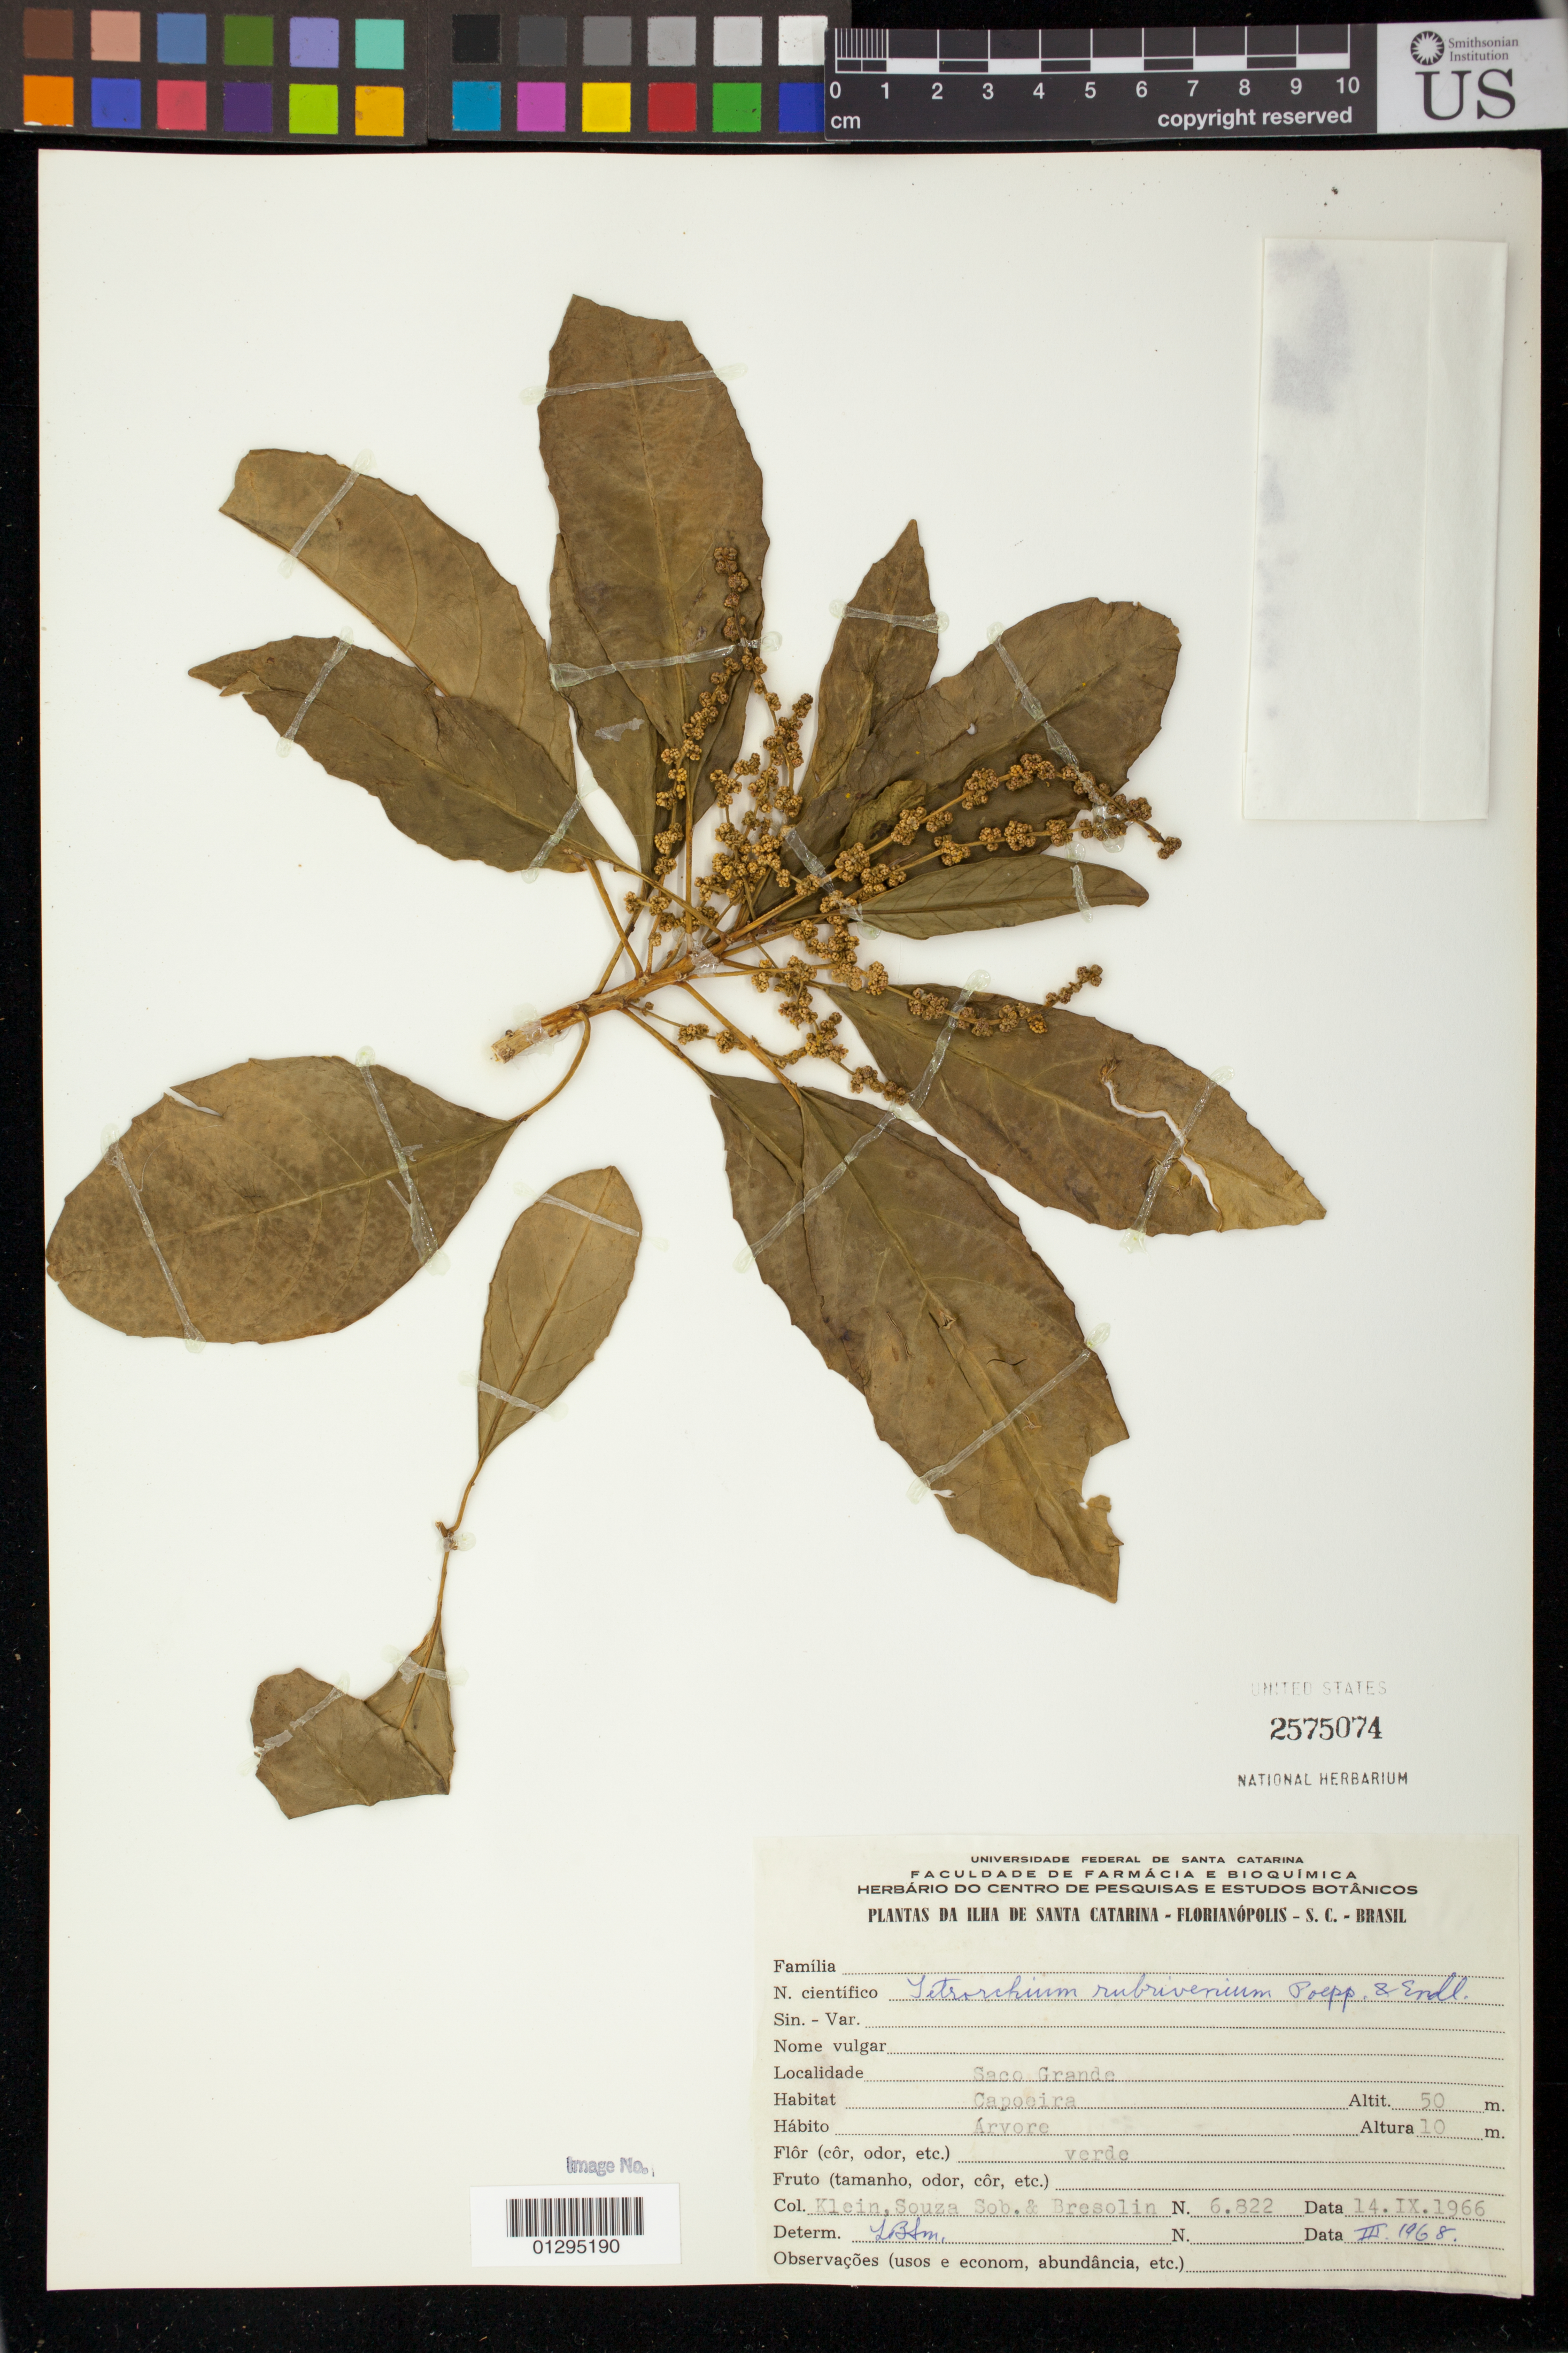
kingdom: Plantae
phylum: Tracheophyta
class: Magnoliopsida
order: Malpighiales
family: Euphorbiaceae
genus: Tetrorchidium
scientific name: Tetrorchidium rubrivenium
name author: Poepp.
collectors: R. M. Klein, S. Souza & -- Bresolin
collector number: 6822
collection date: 1966-09-14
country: Brazil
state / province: Santa Catarina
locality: Saco Grande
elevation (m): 50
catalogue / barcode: US 2575074